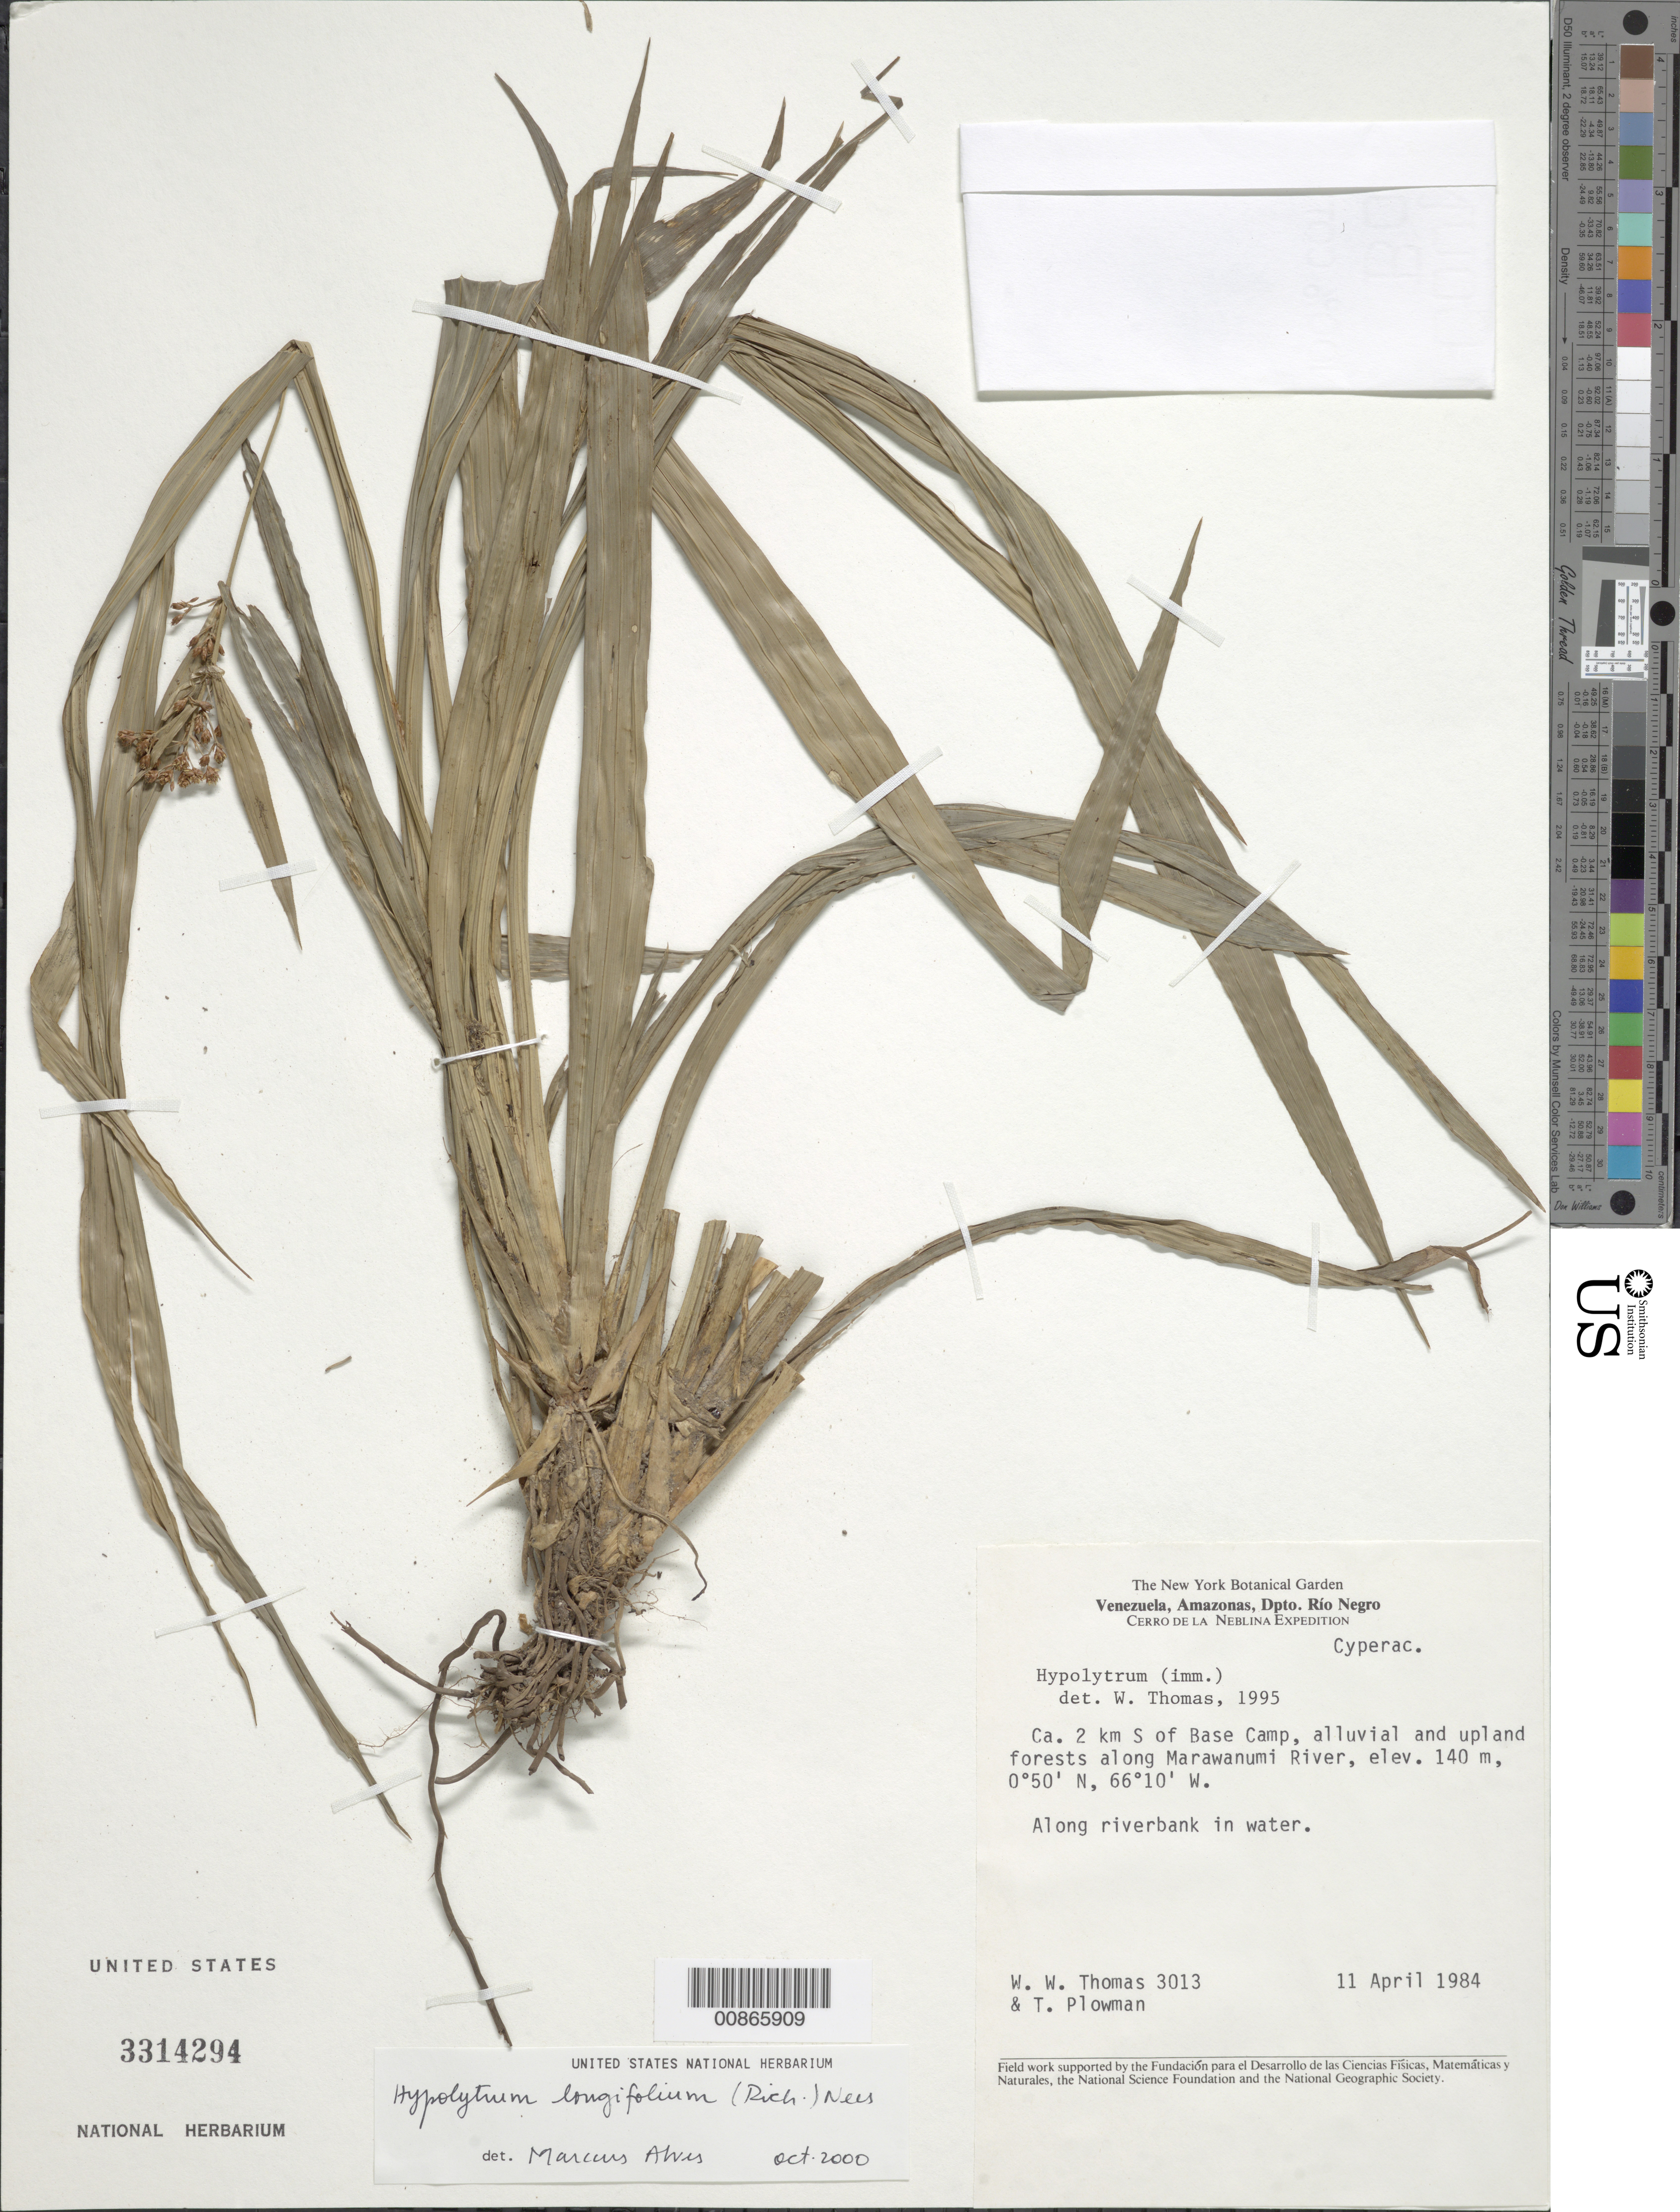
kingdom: Plantae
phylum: Tracheophyta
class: Liliopsida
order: Poales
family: Cyperaceae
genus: Hypolytrum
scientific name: Hypolytrum longifolium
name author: (Rich.) Nees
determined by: Alves, M. V. da S.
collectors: W. W. Thomas & T. Plowman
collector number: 3013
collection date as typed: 11-Apr-84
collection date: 1984-04-11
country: Venezuela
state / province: Amazonas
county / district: Río Negro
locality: Marawanumi River, ca. 2 km S of Base Camp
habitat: Alluvial and upland forest along river; along riverbank in water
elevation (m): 140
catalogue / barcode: US 3314294